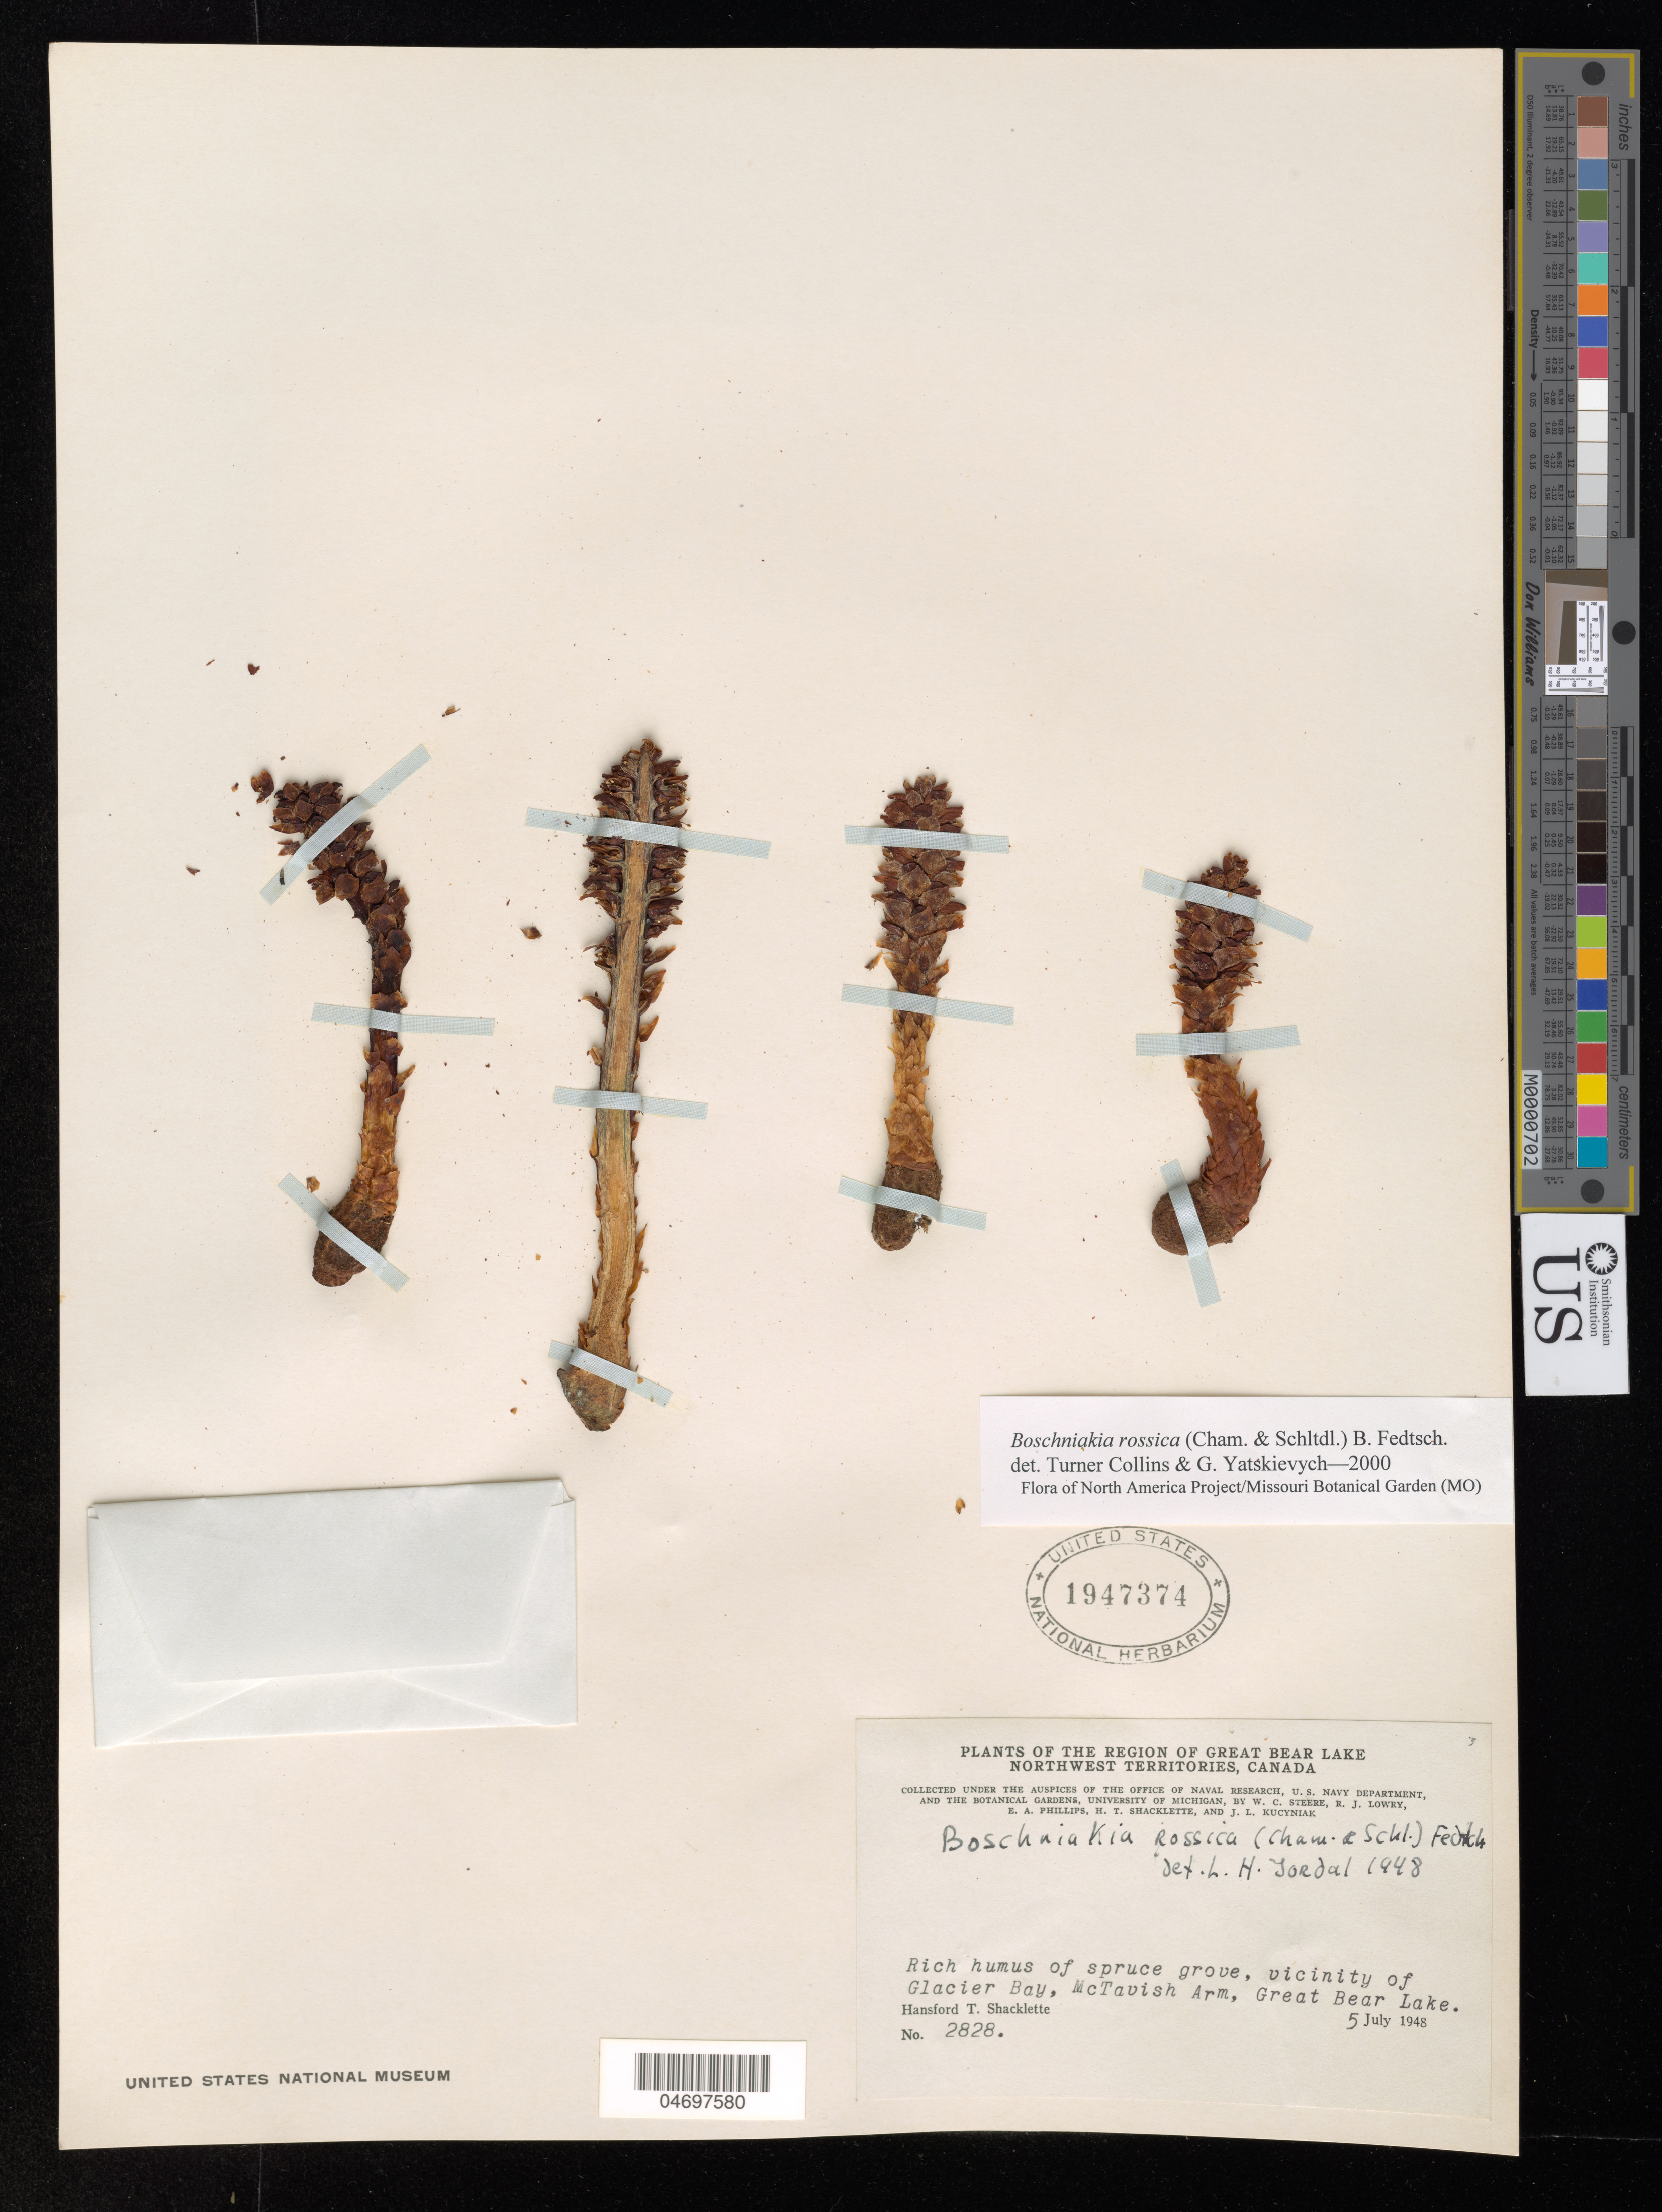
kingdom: Plantae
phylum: Tracheophyta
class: Magnoliopsida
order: Lamiales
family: Orobanchaceae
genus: Boschniakia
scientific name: Boschniakia rossica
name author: (Cham. & Schltdl.) B. Fedtsch.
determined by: Collins, L. T.; Yatskievych, G. A.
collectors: H. Shacklette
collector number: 2828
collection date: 1948-07-05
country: Canada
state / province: Northwest Territories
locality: Region of Great Bear Lake, Vicinity of Glacier Bay, McTavish Arm, Great Bear Lake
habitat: Rich humus of spruce grove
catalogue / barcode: US 1947374